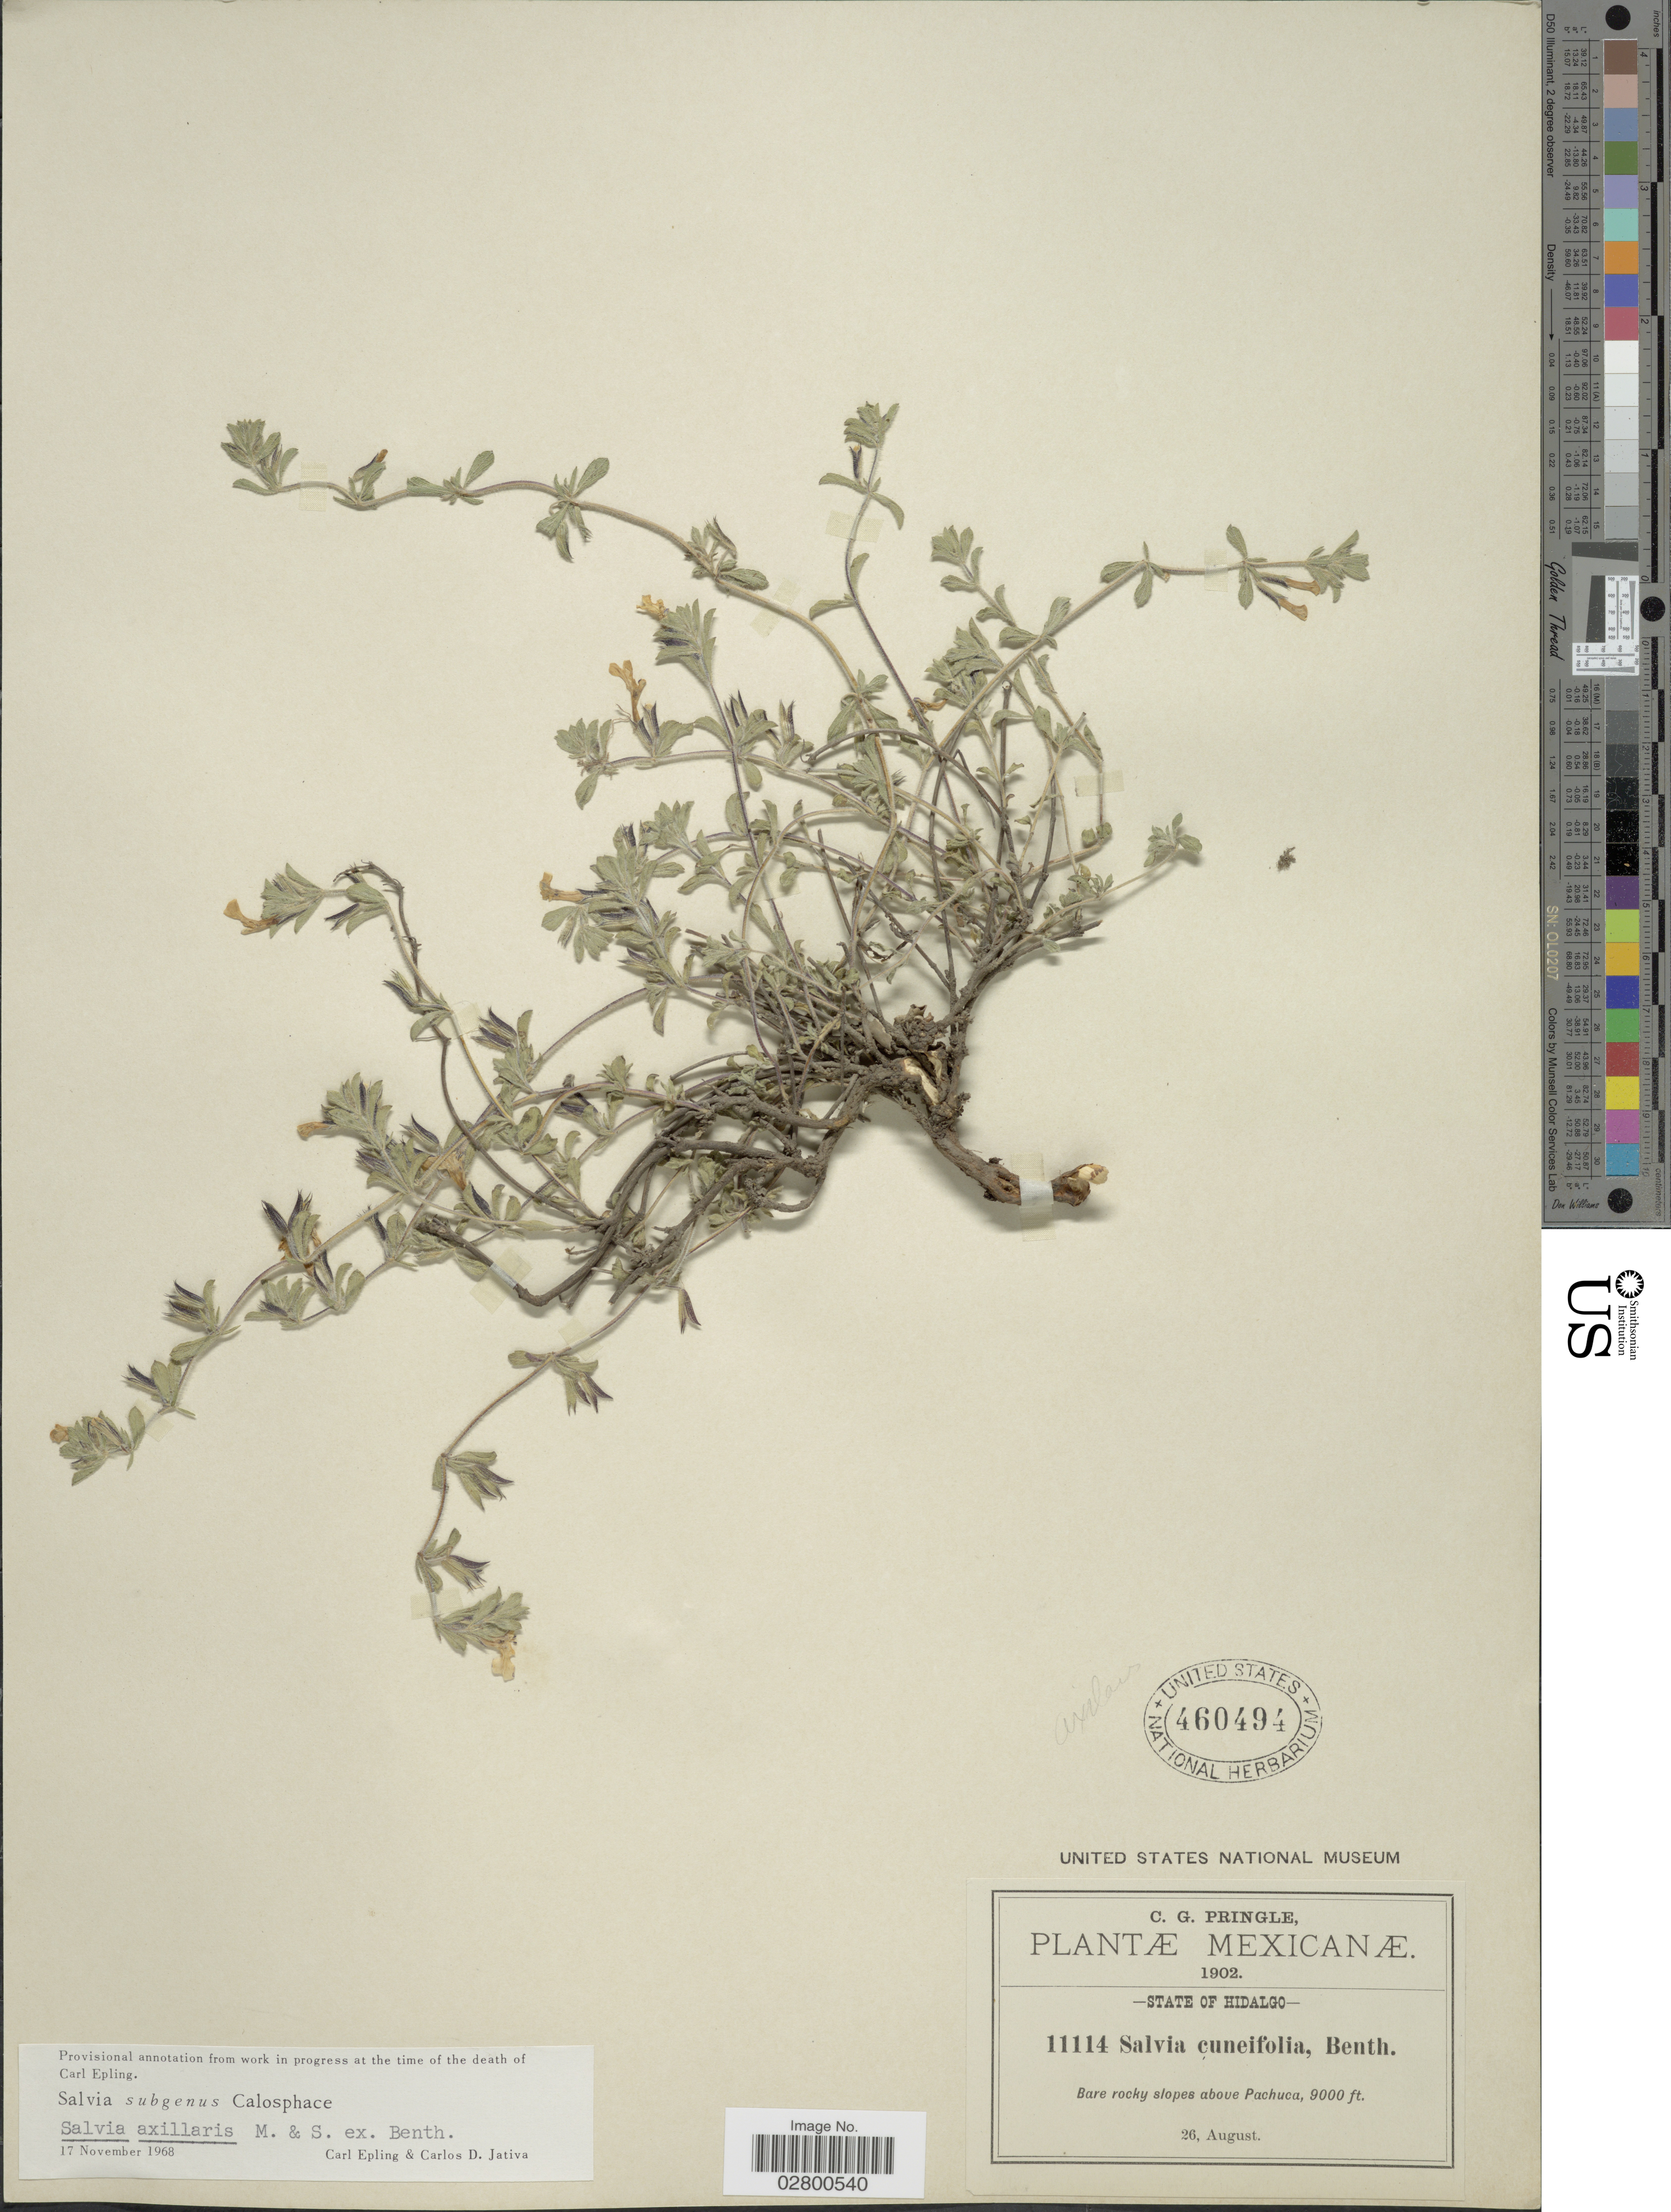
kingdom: Plantae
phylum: Tracheophyta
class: Magnoliopsida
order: Lamiales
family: Lamiaceae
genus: Salvia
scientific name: Salvia axillaris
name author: Moc. & Sessé ex Benth.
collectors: C. G. Pringle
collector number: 11114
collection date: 1902-08-26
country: Mexico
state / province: Hidalgo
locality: Bare rocky slopes above Pachuca.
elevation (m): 2743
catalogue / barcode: US 460494